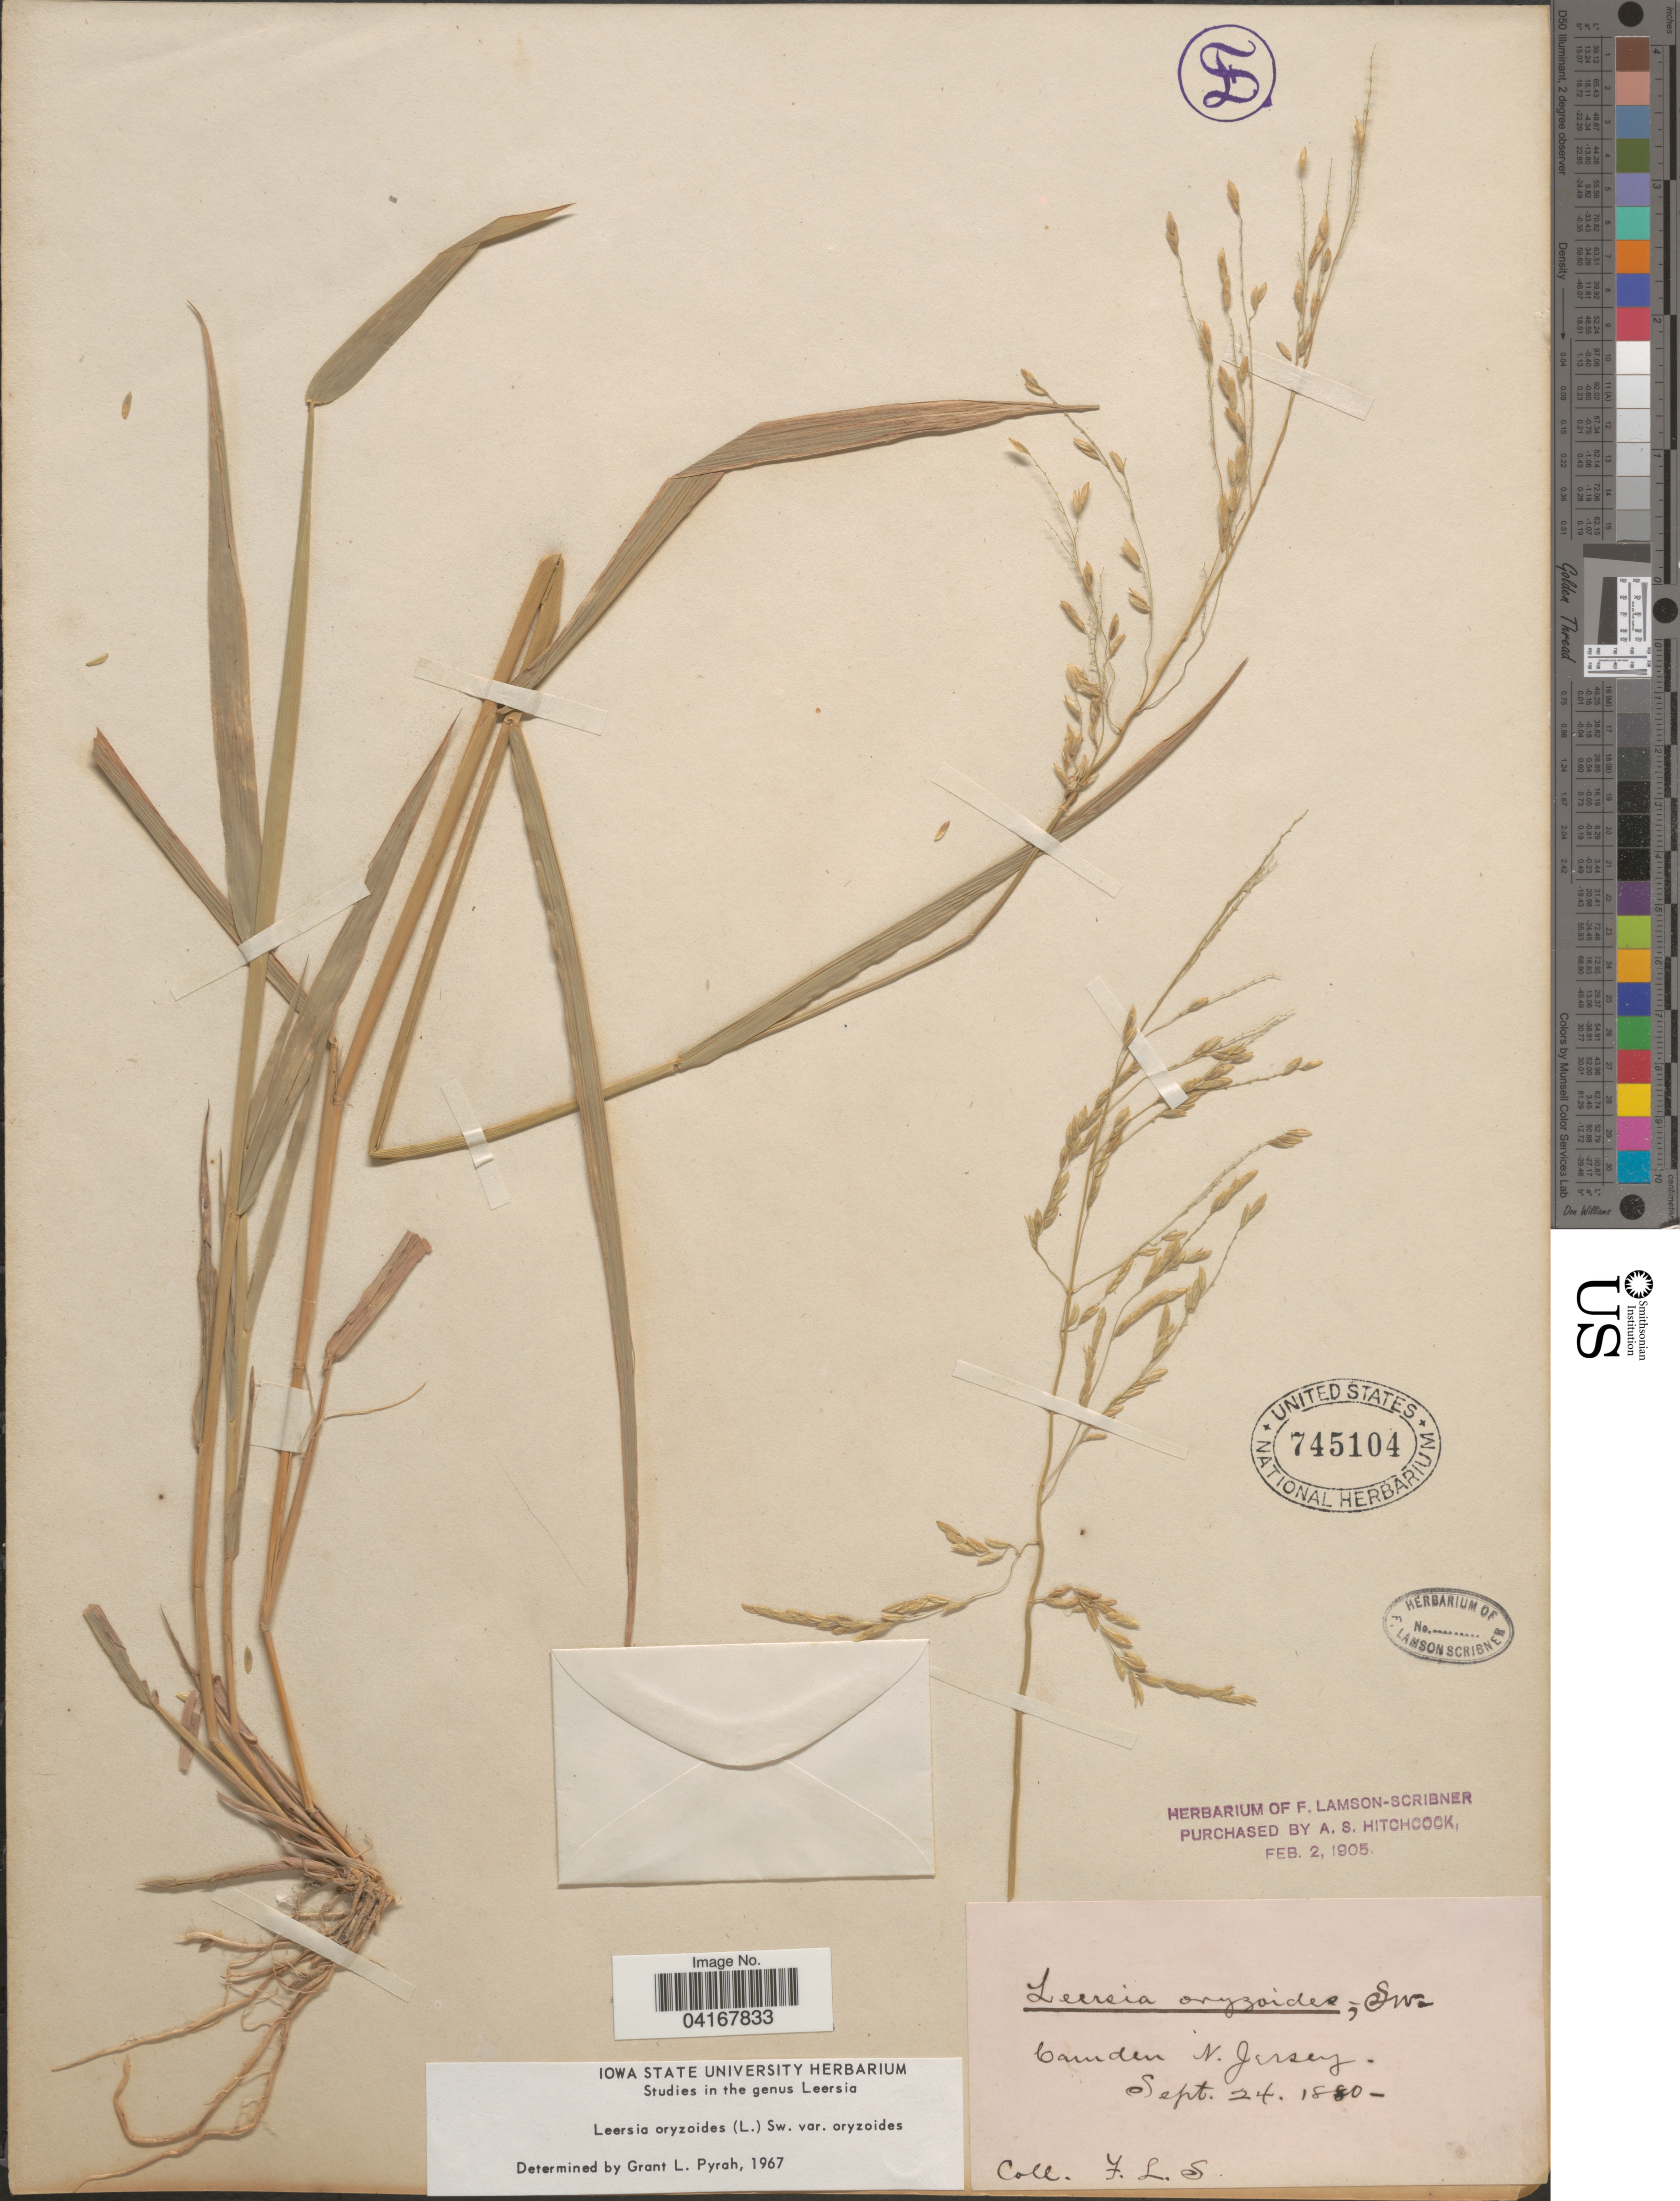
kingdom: Plantae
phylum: Tracheophyta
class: Liliopsida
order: Poales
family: Poaceae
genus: Leersia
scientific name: Leersia oryzoides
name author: (L.) Sw.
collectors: F. L. Scribner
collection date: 1880-09-24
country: United States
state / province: New Jersey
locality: Camden.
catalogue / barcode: US 745104